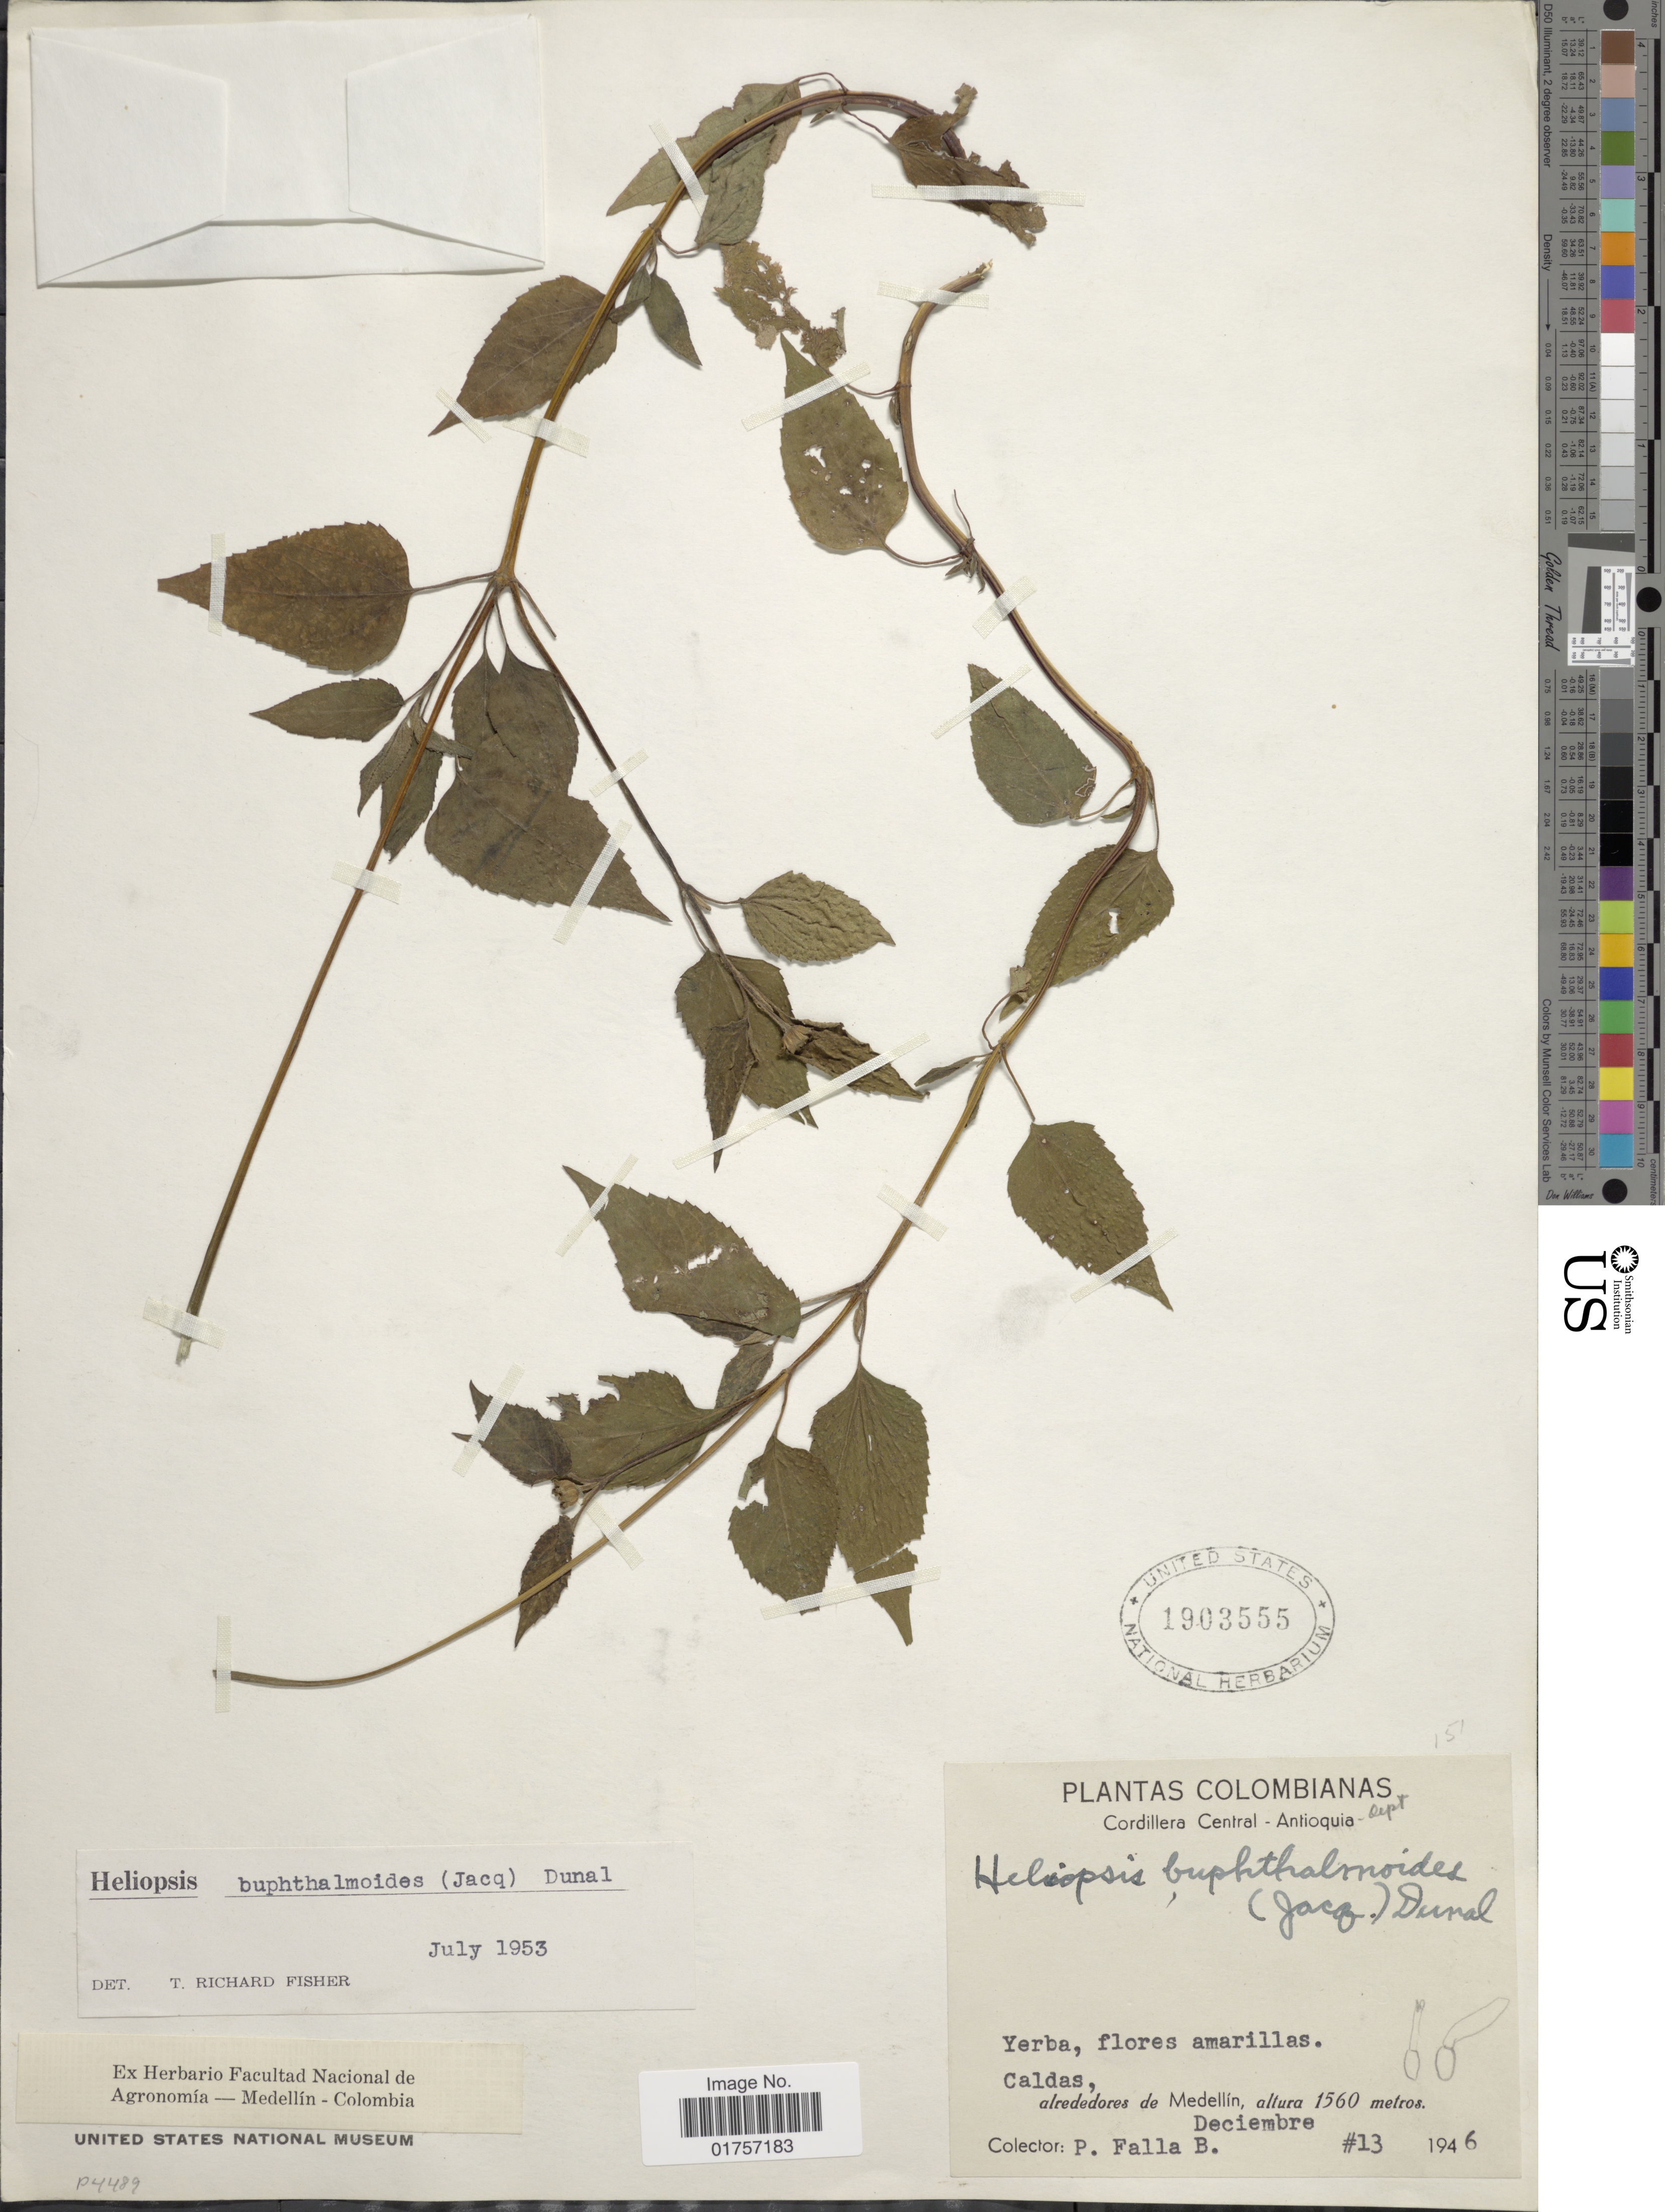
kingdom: Plantae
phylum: Tracheophyta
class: Magnoliopsida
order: Asterales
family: Asteraceae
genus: Heliopsis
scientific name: Heliopsis buphthalmoides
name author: (Jacq.) Dunal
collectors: P. Falla B.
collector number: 13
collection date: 1946-12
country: Colombia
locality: Cordillera Central - Dept. Antioquia. Caldas, alrededores de Medellín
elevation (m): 1560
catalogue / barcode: US 1903555